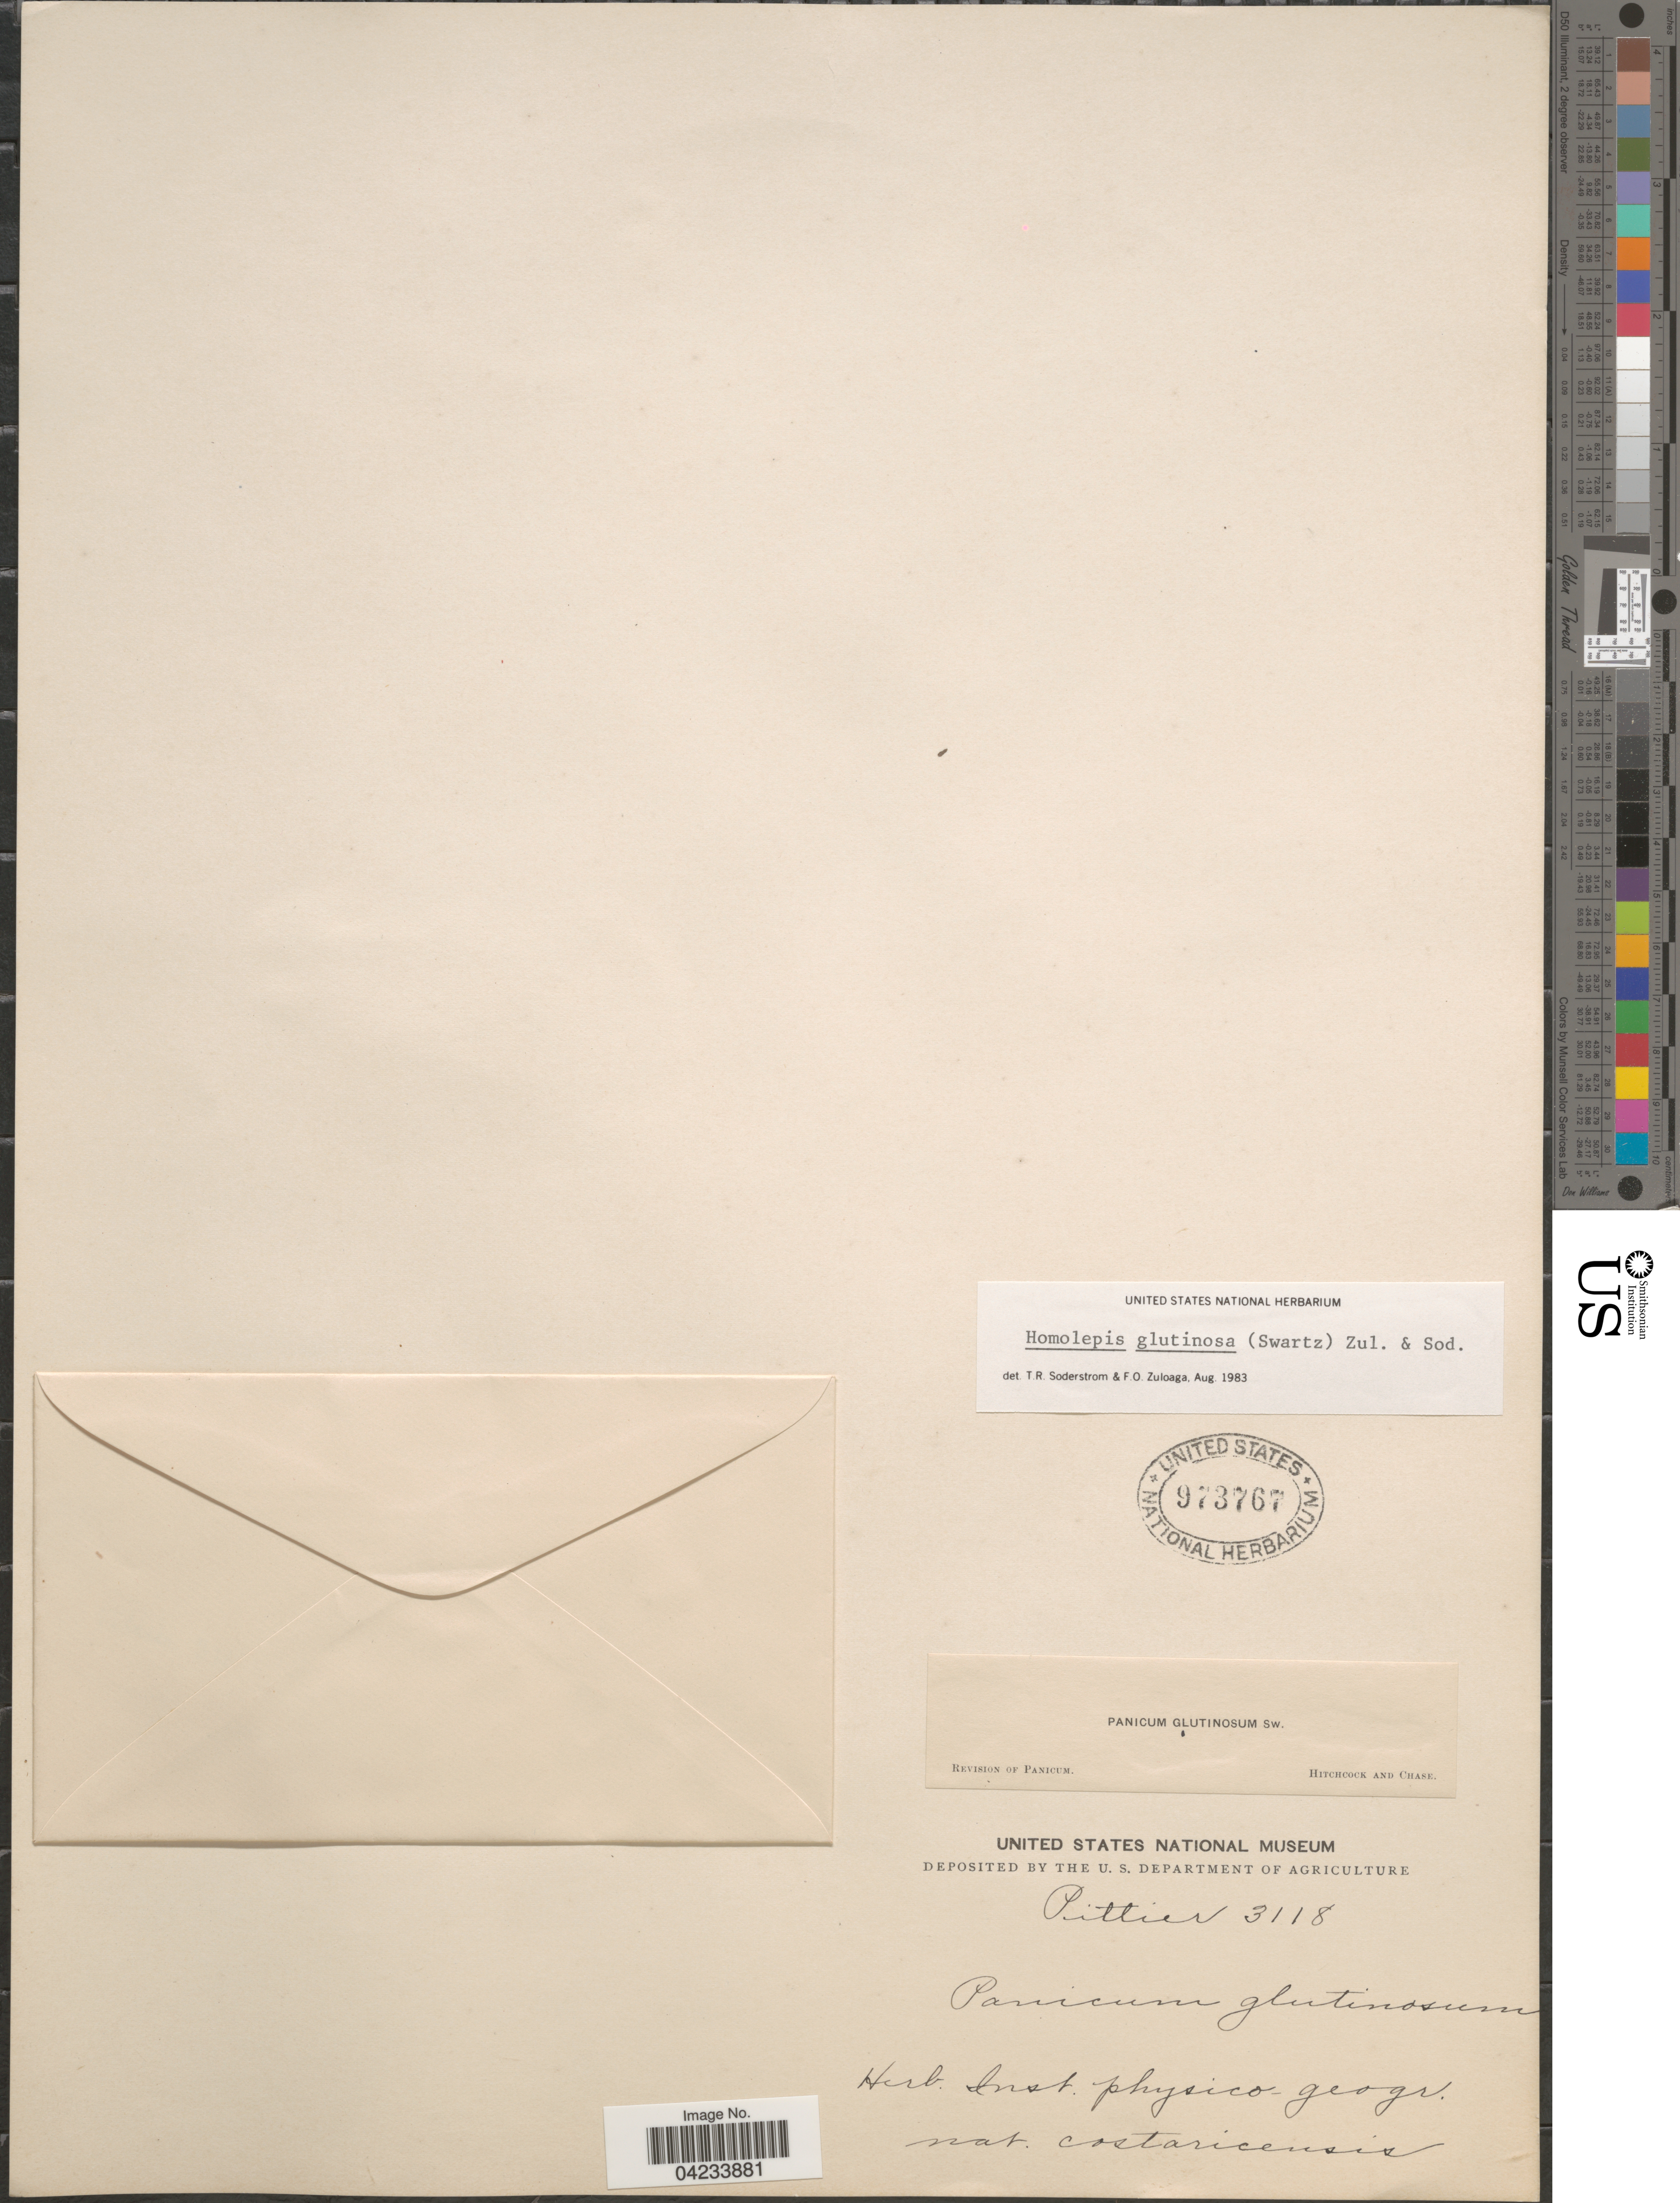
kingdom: Plantae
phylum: Tracheophyta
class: Liliopsida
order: Poales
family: Poaceae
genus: Homolepis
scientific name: Homolepis glutinosa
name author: (Sw.) Zuloaga & Soderstr.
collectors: Pittier, --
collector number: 3118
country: Costa Rica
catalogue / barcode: US 973767